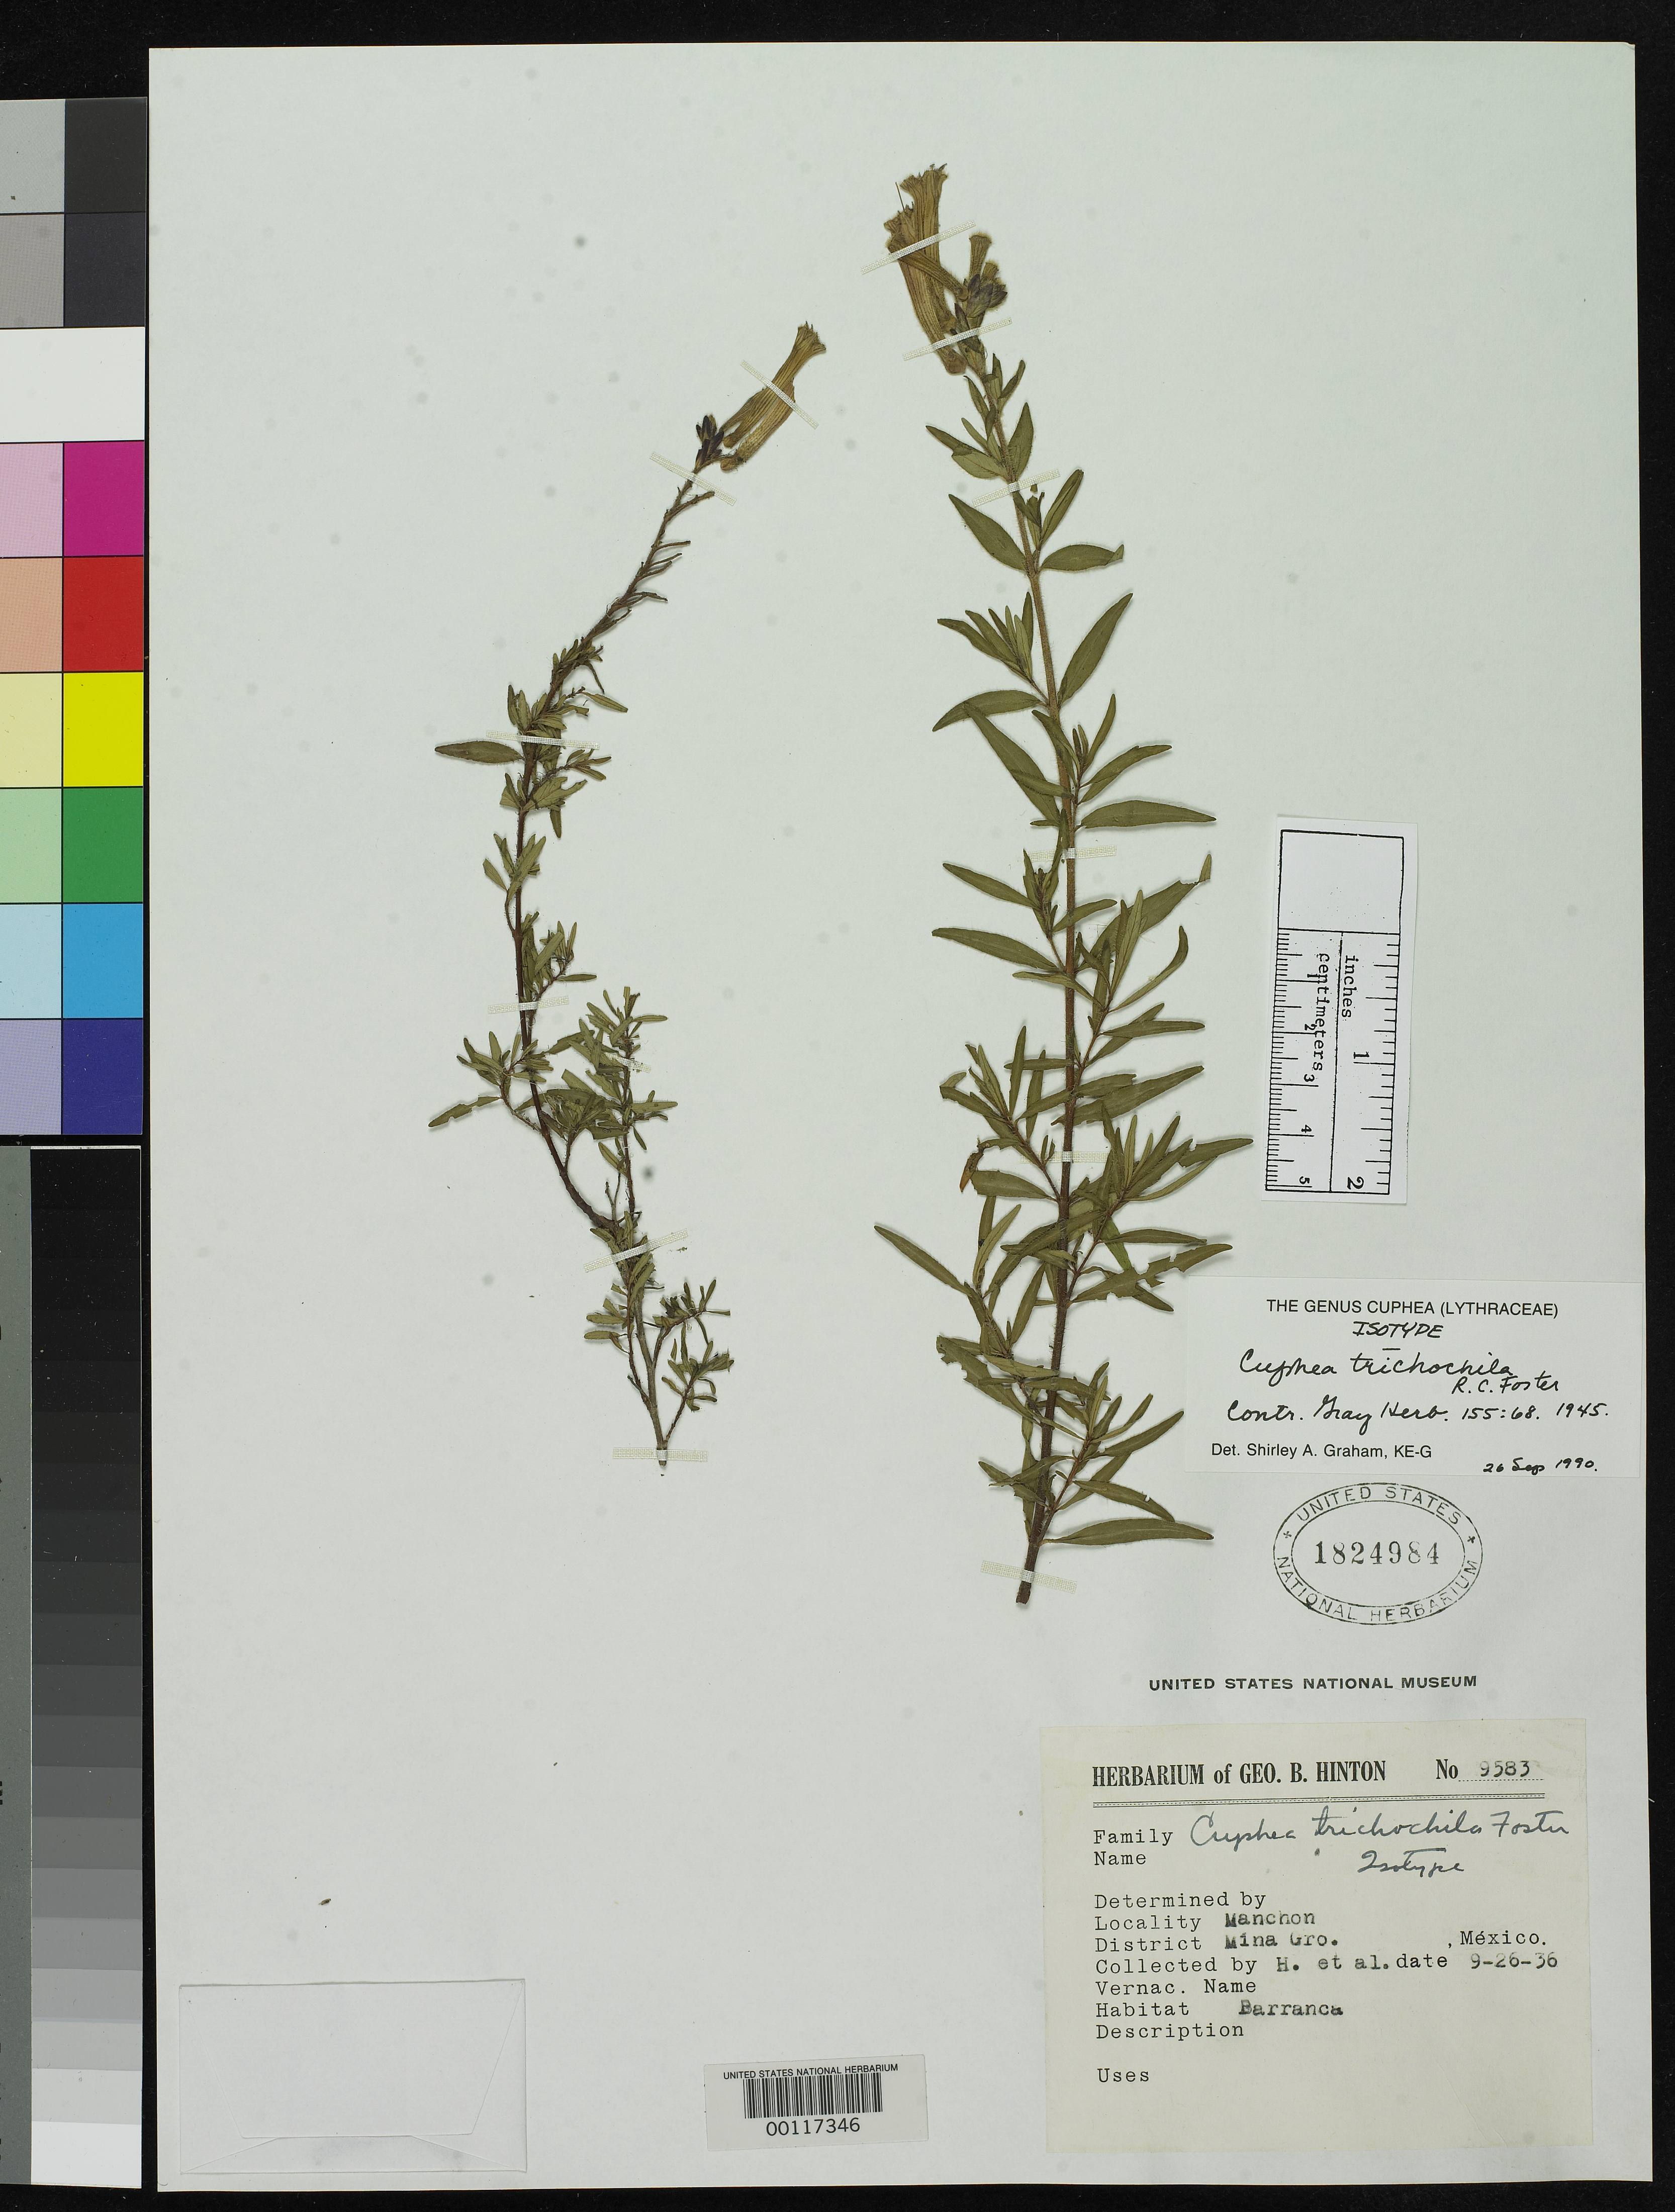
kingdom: Plantae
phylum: Tracheophyta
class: Magnoliopsida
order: Myrtales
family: Lythraceae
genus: Cuphea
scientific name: Cuphea trichochila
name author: R.C. Foster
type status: Isotype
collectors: G. B. Hinton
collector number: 9583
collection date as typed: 26 Sep 1936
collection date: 1936-09-26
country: Mexico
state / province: Guerrero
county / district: Mina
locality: Manchon.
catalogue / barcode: US 1824984